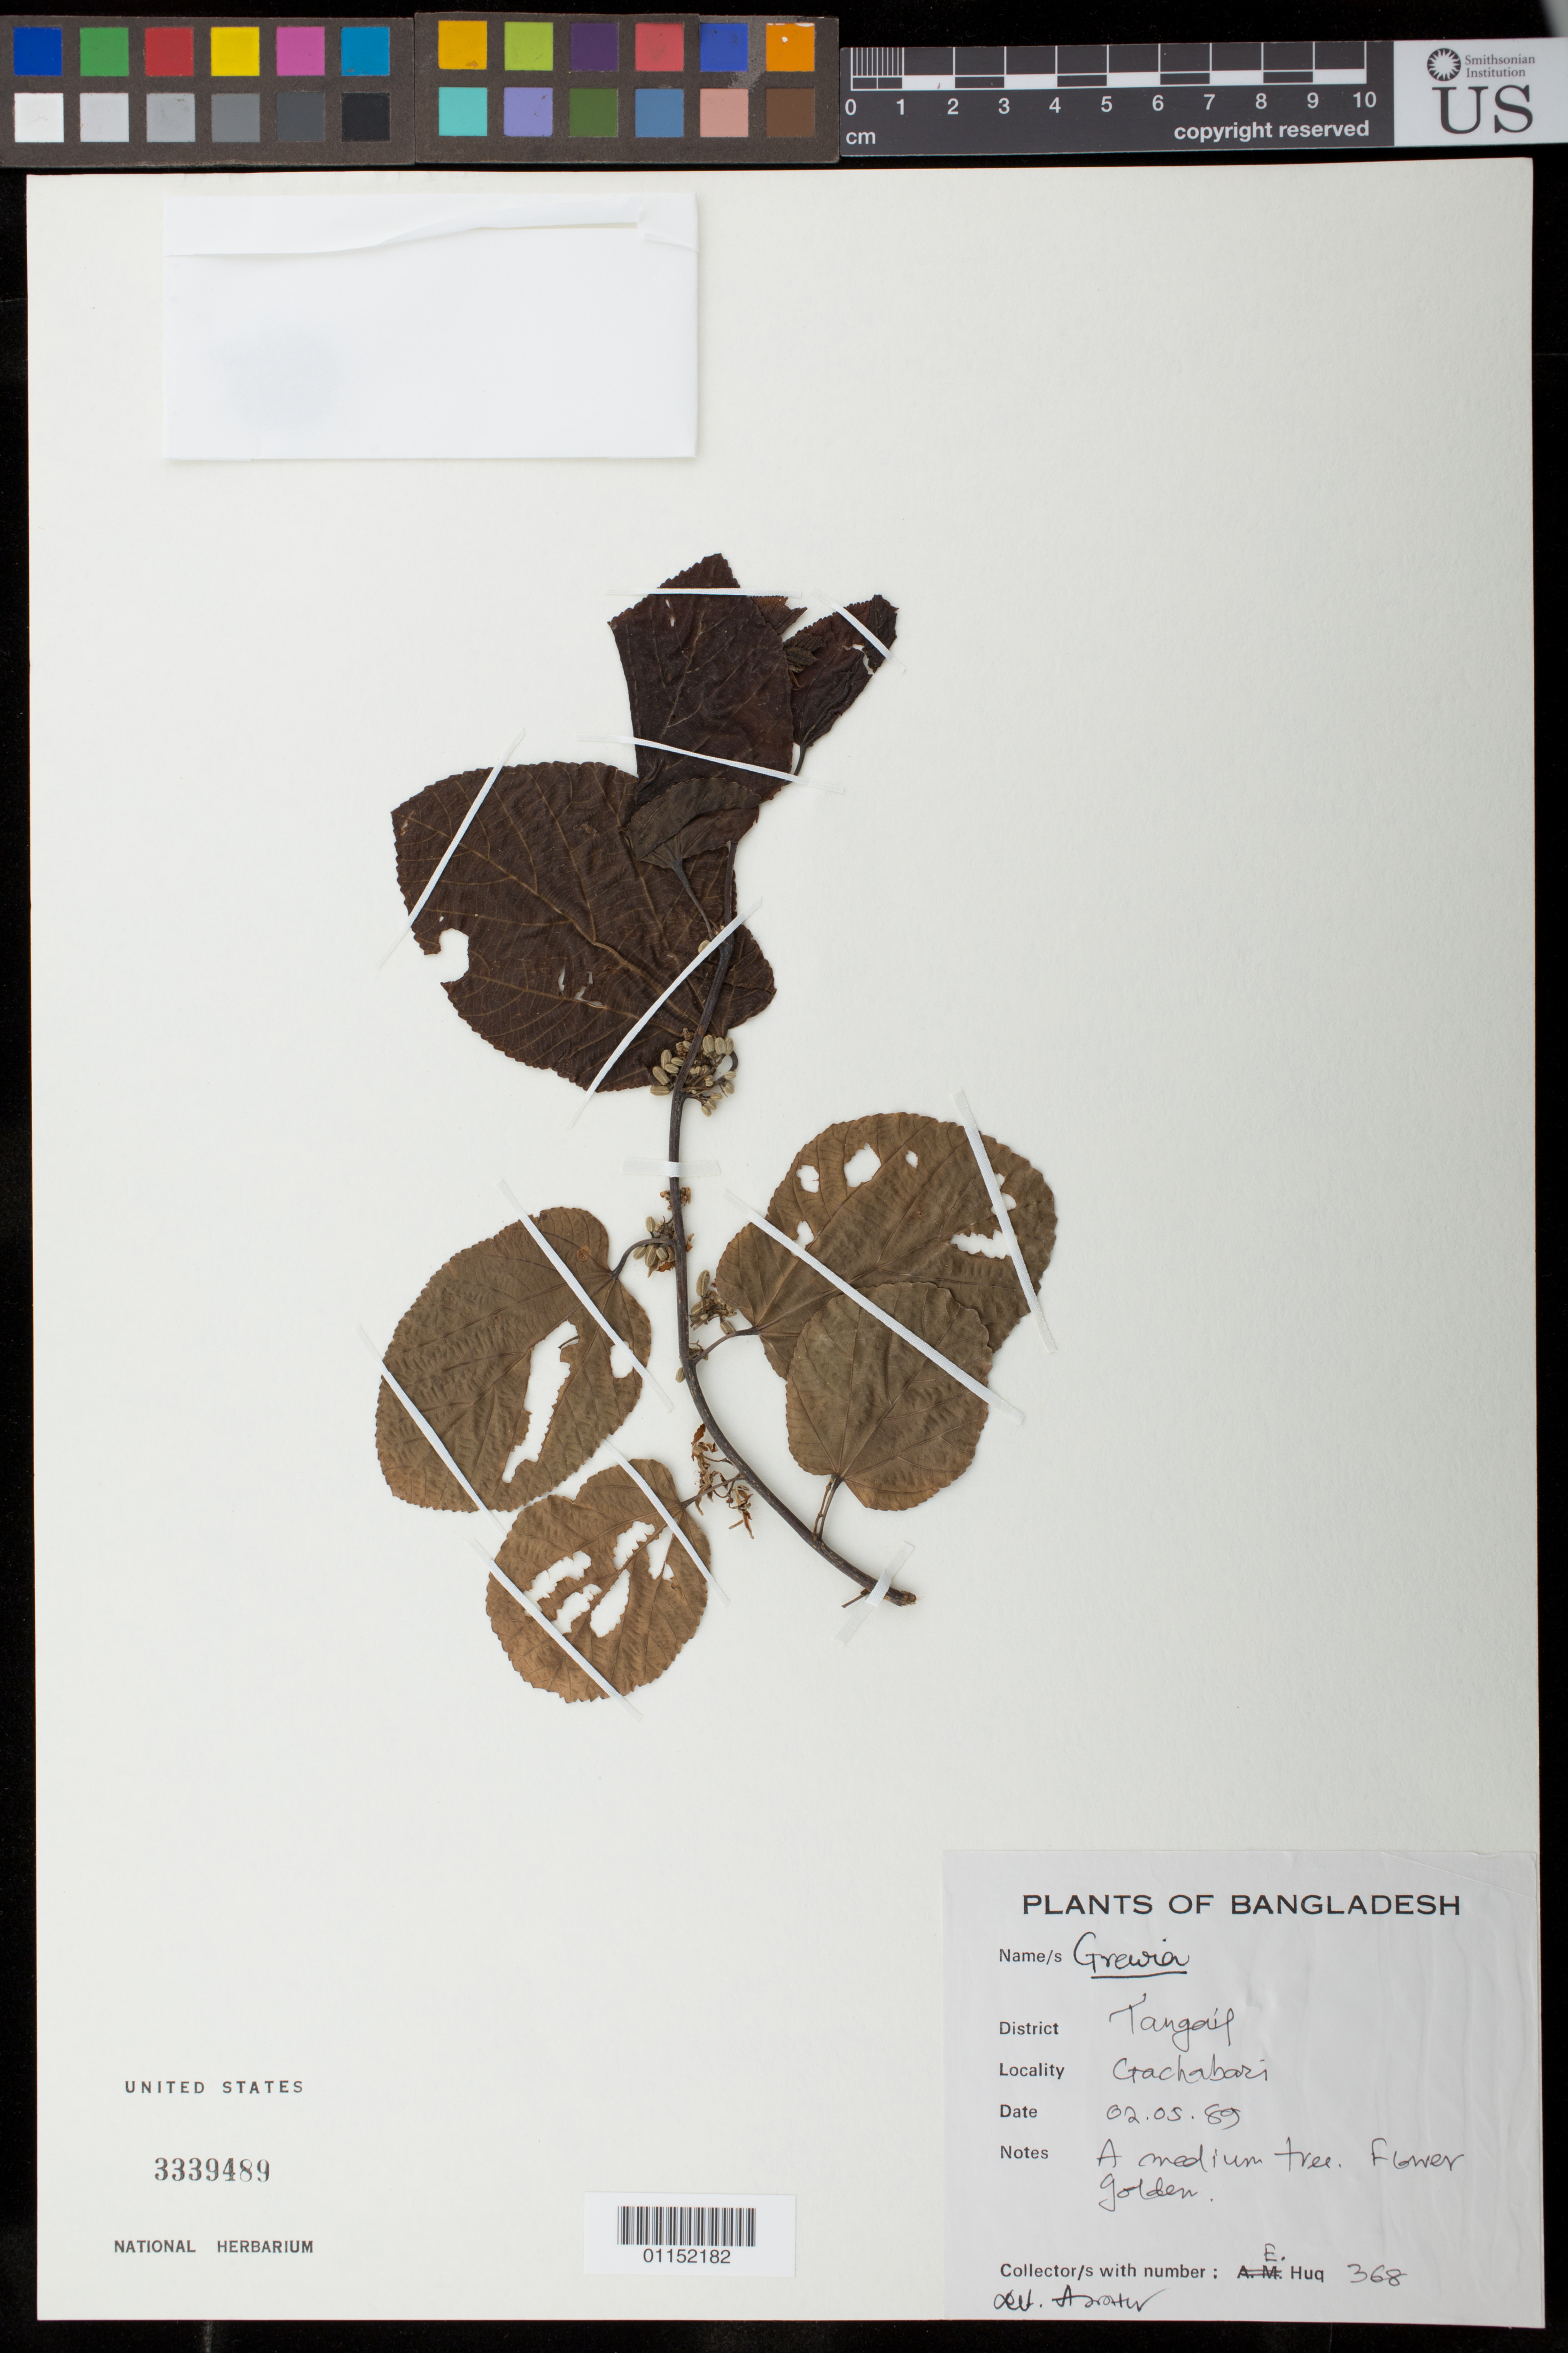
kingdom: Plantae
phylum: Tracheophyta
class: Magnoliopsida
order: Malvales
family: Malvaceae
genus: Grewia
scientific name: Grewia sp.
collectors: E. Huq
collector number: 368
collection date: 1989-05-02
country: Bangladesh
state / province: Dhaka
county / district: Tangail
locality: Gachbari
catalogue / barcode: US 3339489